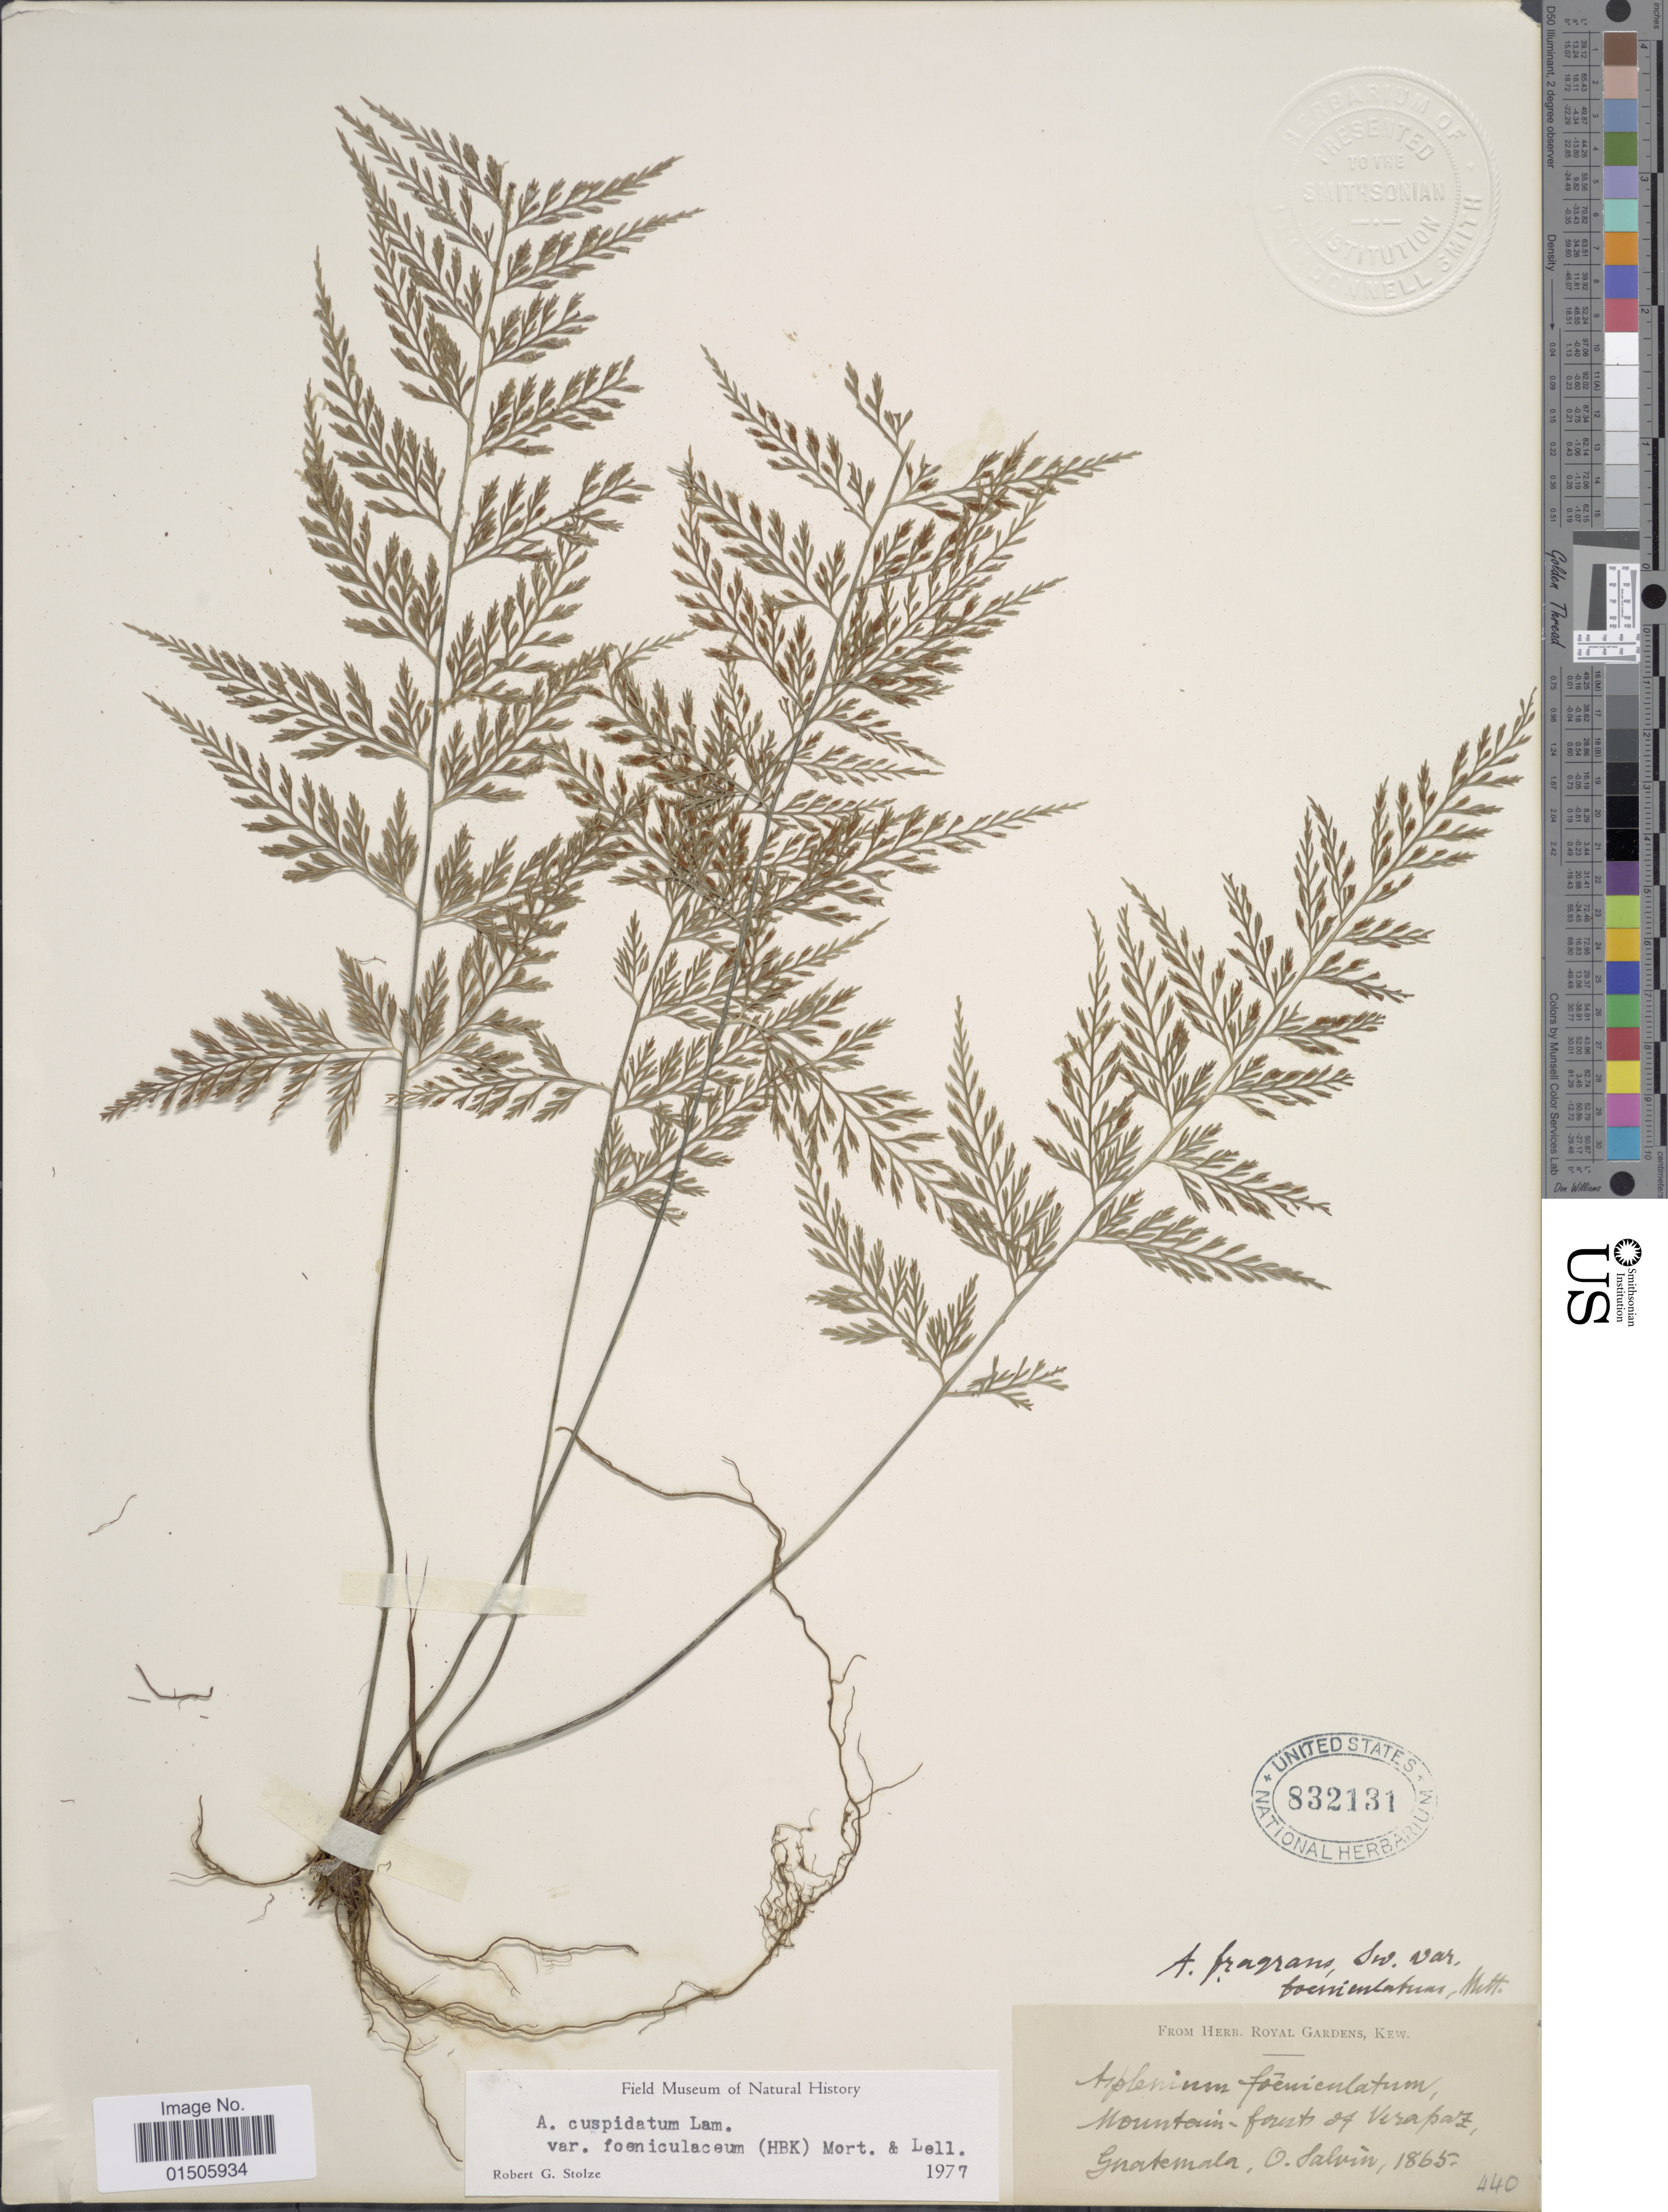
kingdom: Plantae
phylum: Tracheophyta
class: Polypodiopsida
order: Polypodiales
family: Aspleniaceae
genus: Asplenium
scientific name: Asplenium cuspidatum var. foeniculaceum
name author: (Kunth) C.V. Morton & Lellinger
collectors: O. Salvin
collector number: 440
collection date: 1865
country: Guatemala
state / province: Guatemala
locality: Mountain forest of Verapaz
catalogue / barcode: US 832131